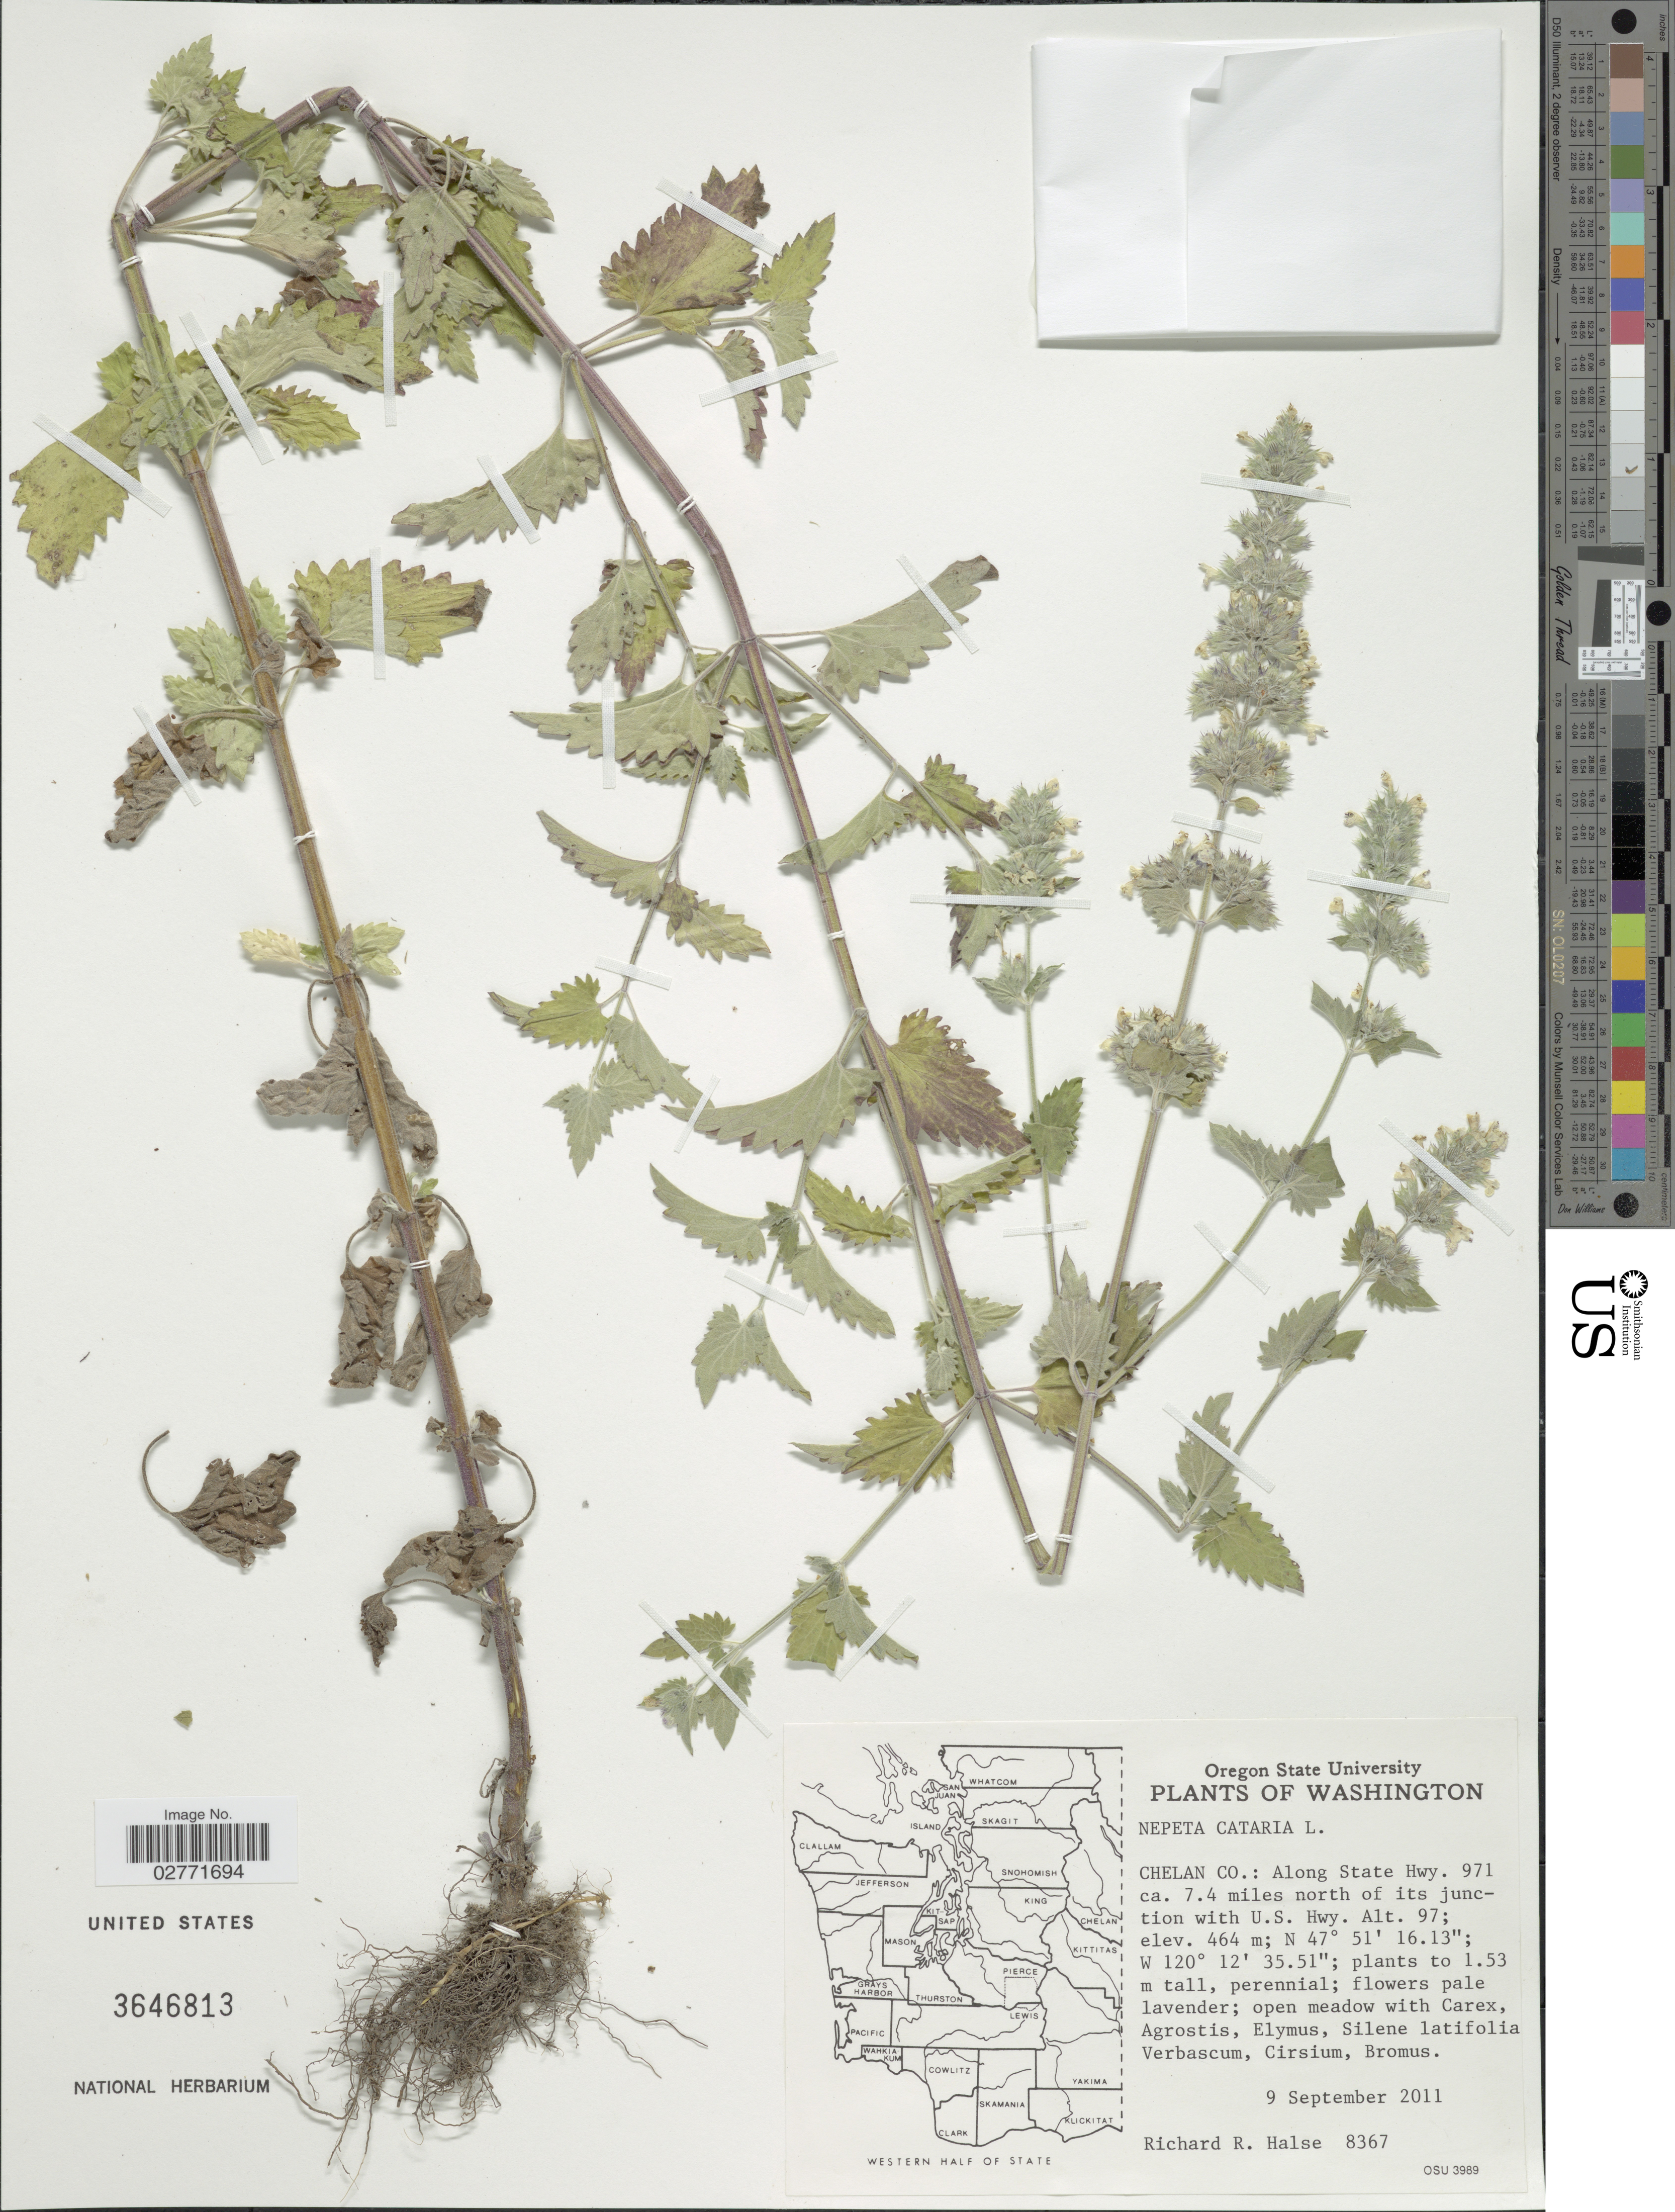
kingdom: Plantae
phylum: Tracheophyta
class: Magnoliopsida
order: Lamiales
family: Lamiaceae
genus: Nepeta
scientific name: Nepeta cataria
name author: L.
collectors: R. Halse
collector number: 8367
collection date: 2011-09-09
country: United States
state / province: Washington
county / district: Chelan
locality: Chelan Co.: Along State Hwy. 971 ca. 7.4 miles north of its junction with U.S. Hwy. Alt. 97.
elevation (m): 464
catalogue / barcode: US 3646813